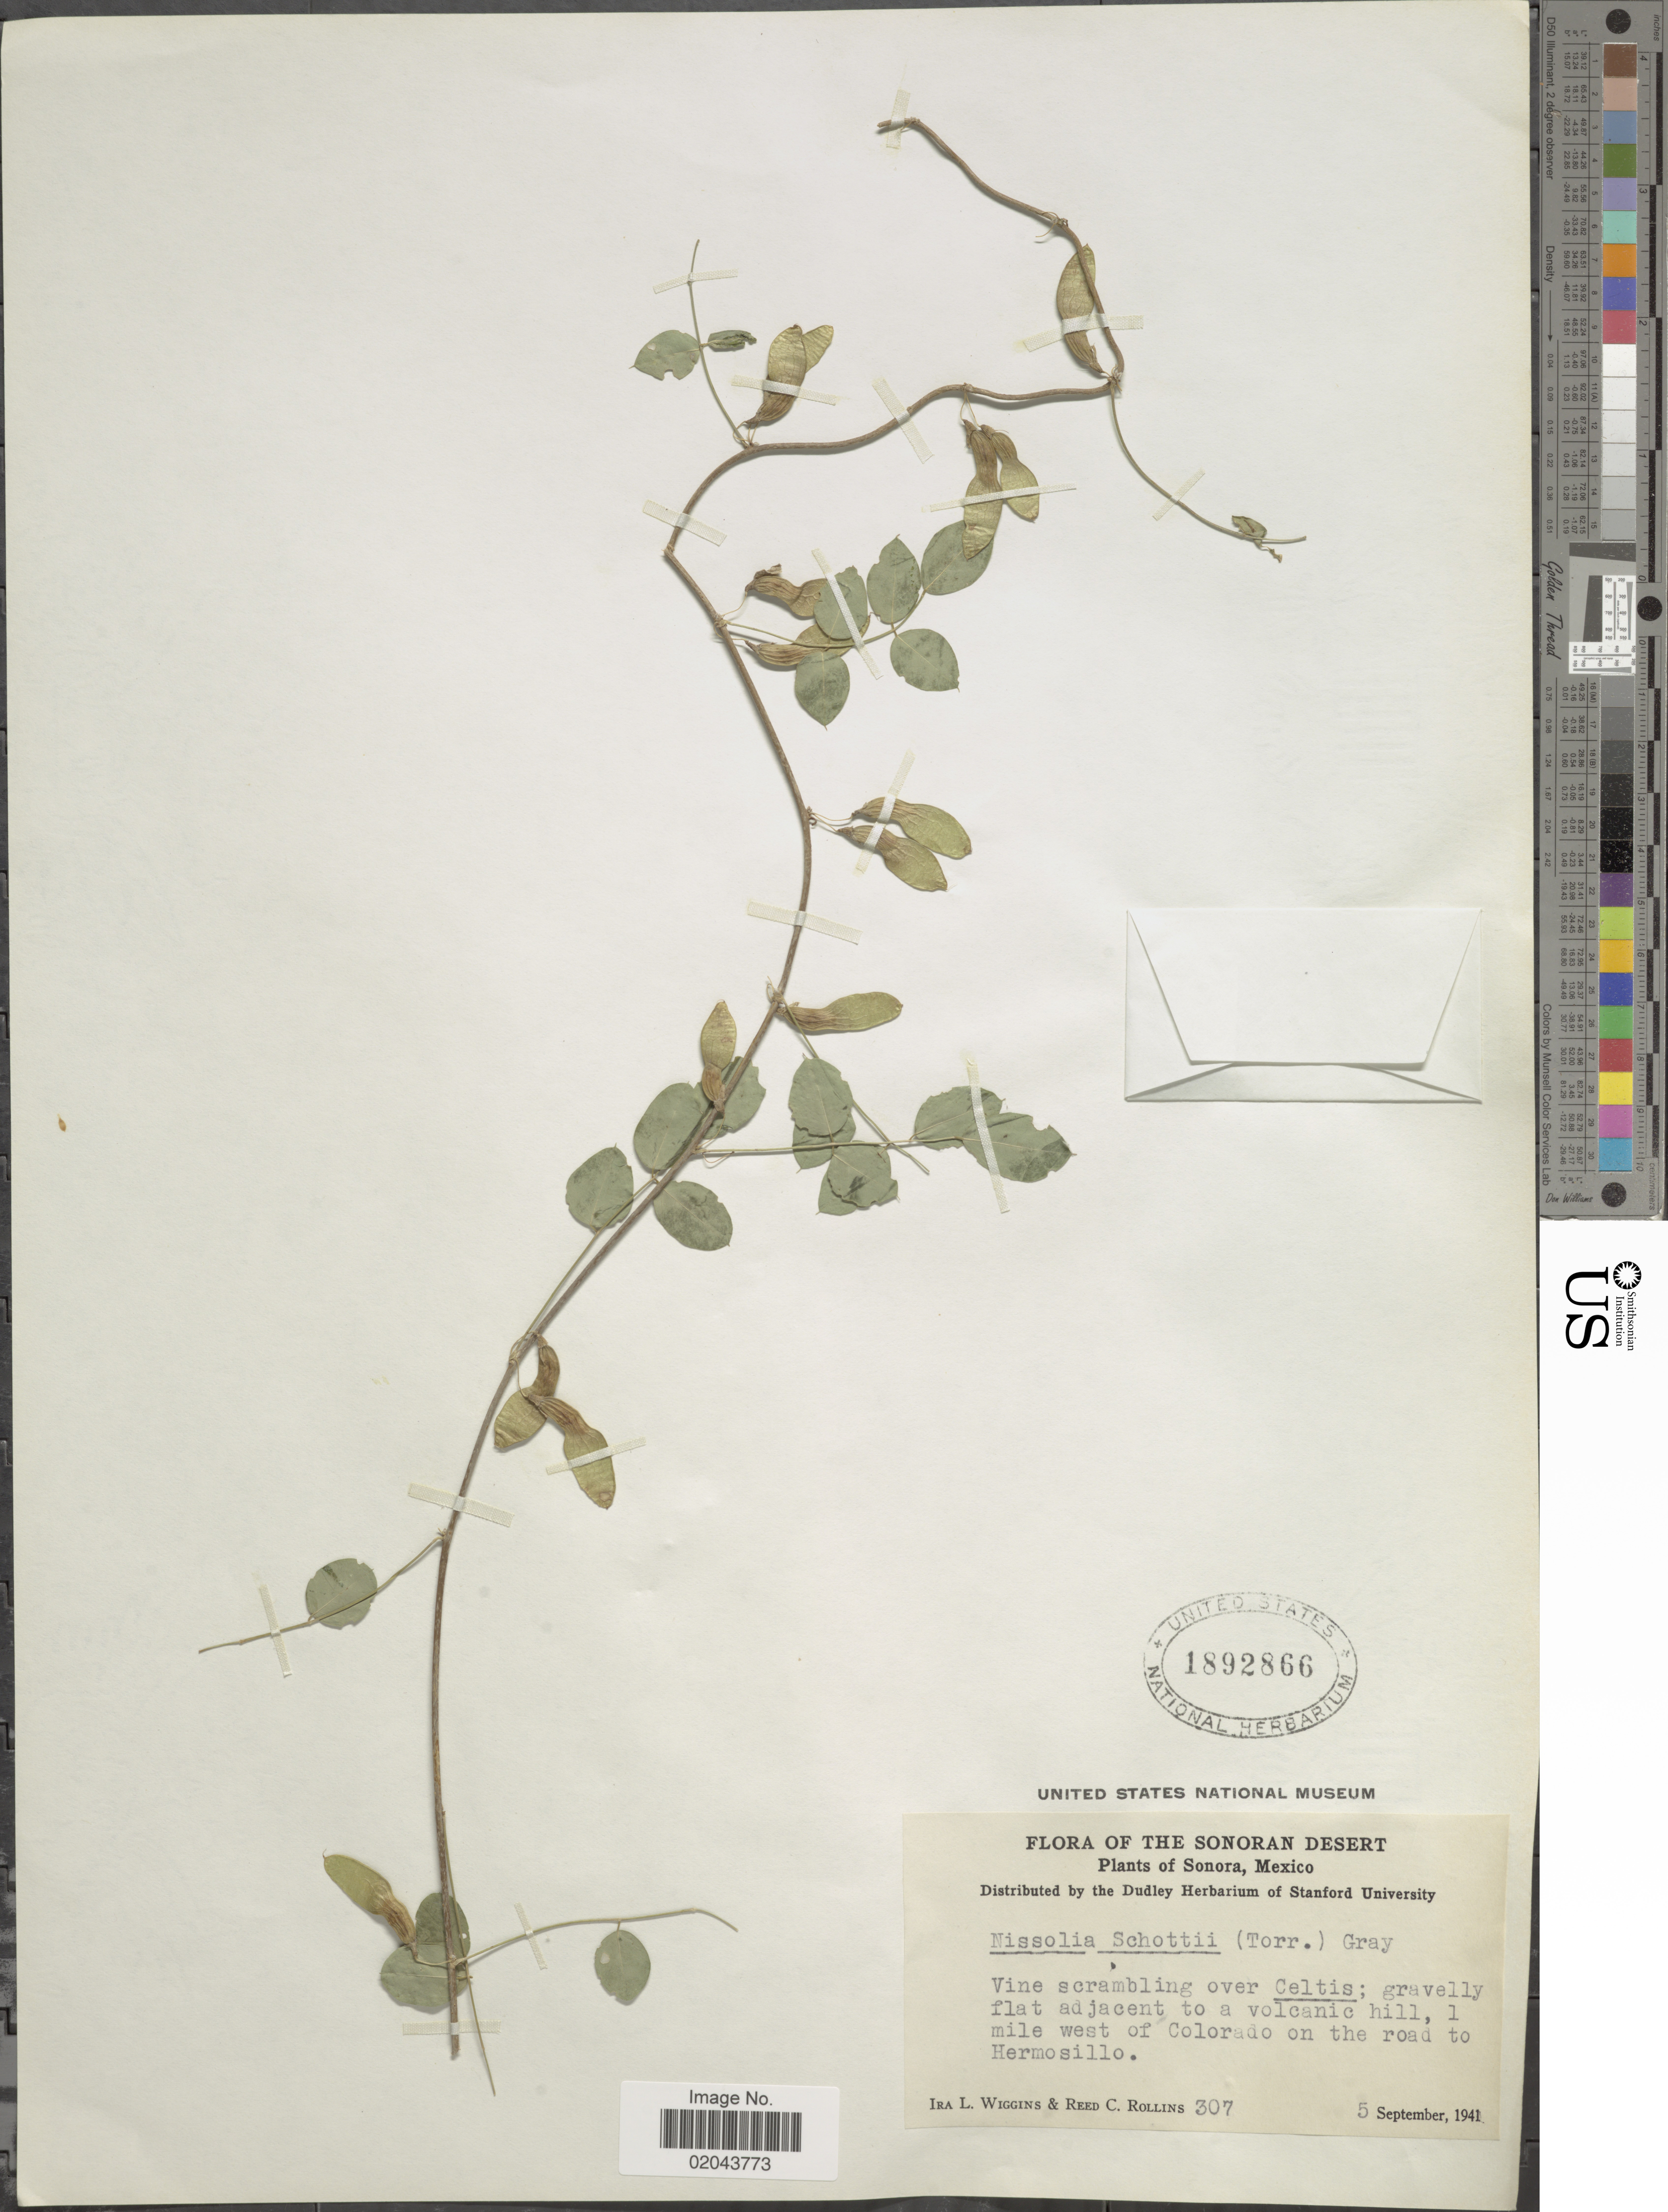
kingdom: Plantae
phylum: Tracheophyta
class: Magnoliopsida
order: Fabales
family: Fabaceae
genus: Nissolia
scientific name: Nissolia schottii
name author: A. Gray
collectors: I. L. Wiggins & R. C. Rollins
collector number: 307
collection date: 1941-09-05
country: Mexico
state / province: Sonora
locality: The Sonoran Desert, Gravelly flat adjacent to a volcanic hill, 1 mile west of Colorado on the road to Hermosillo.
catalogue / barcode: US 1892866